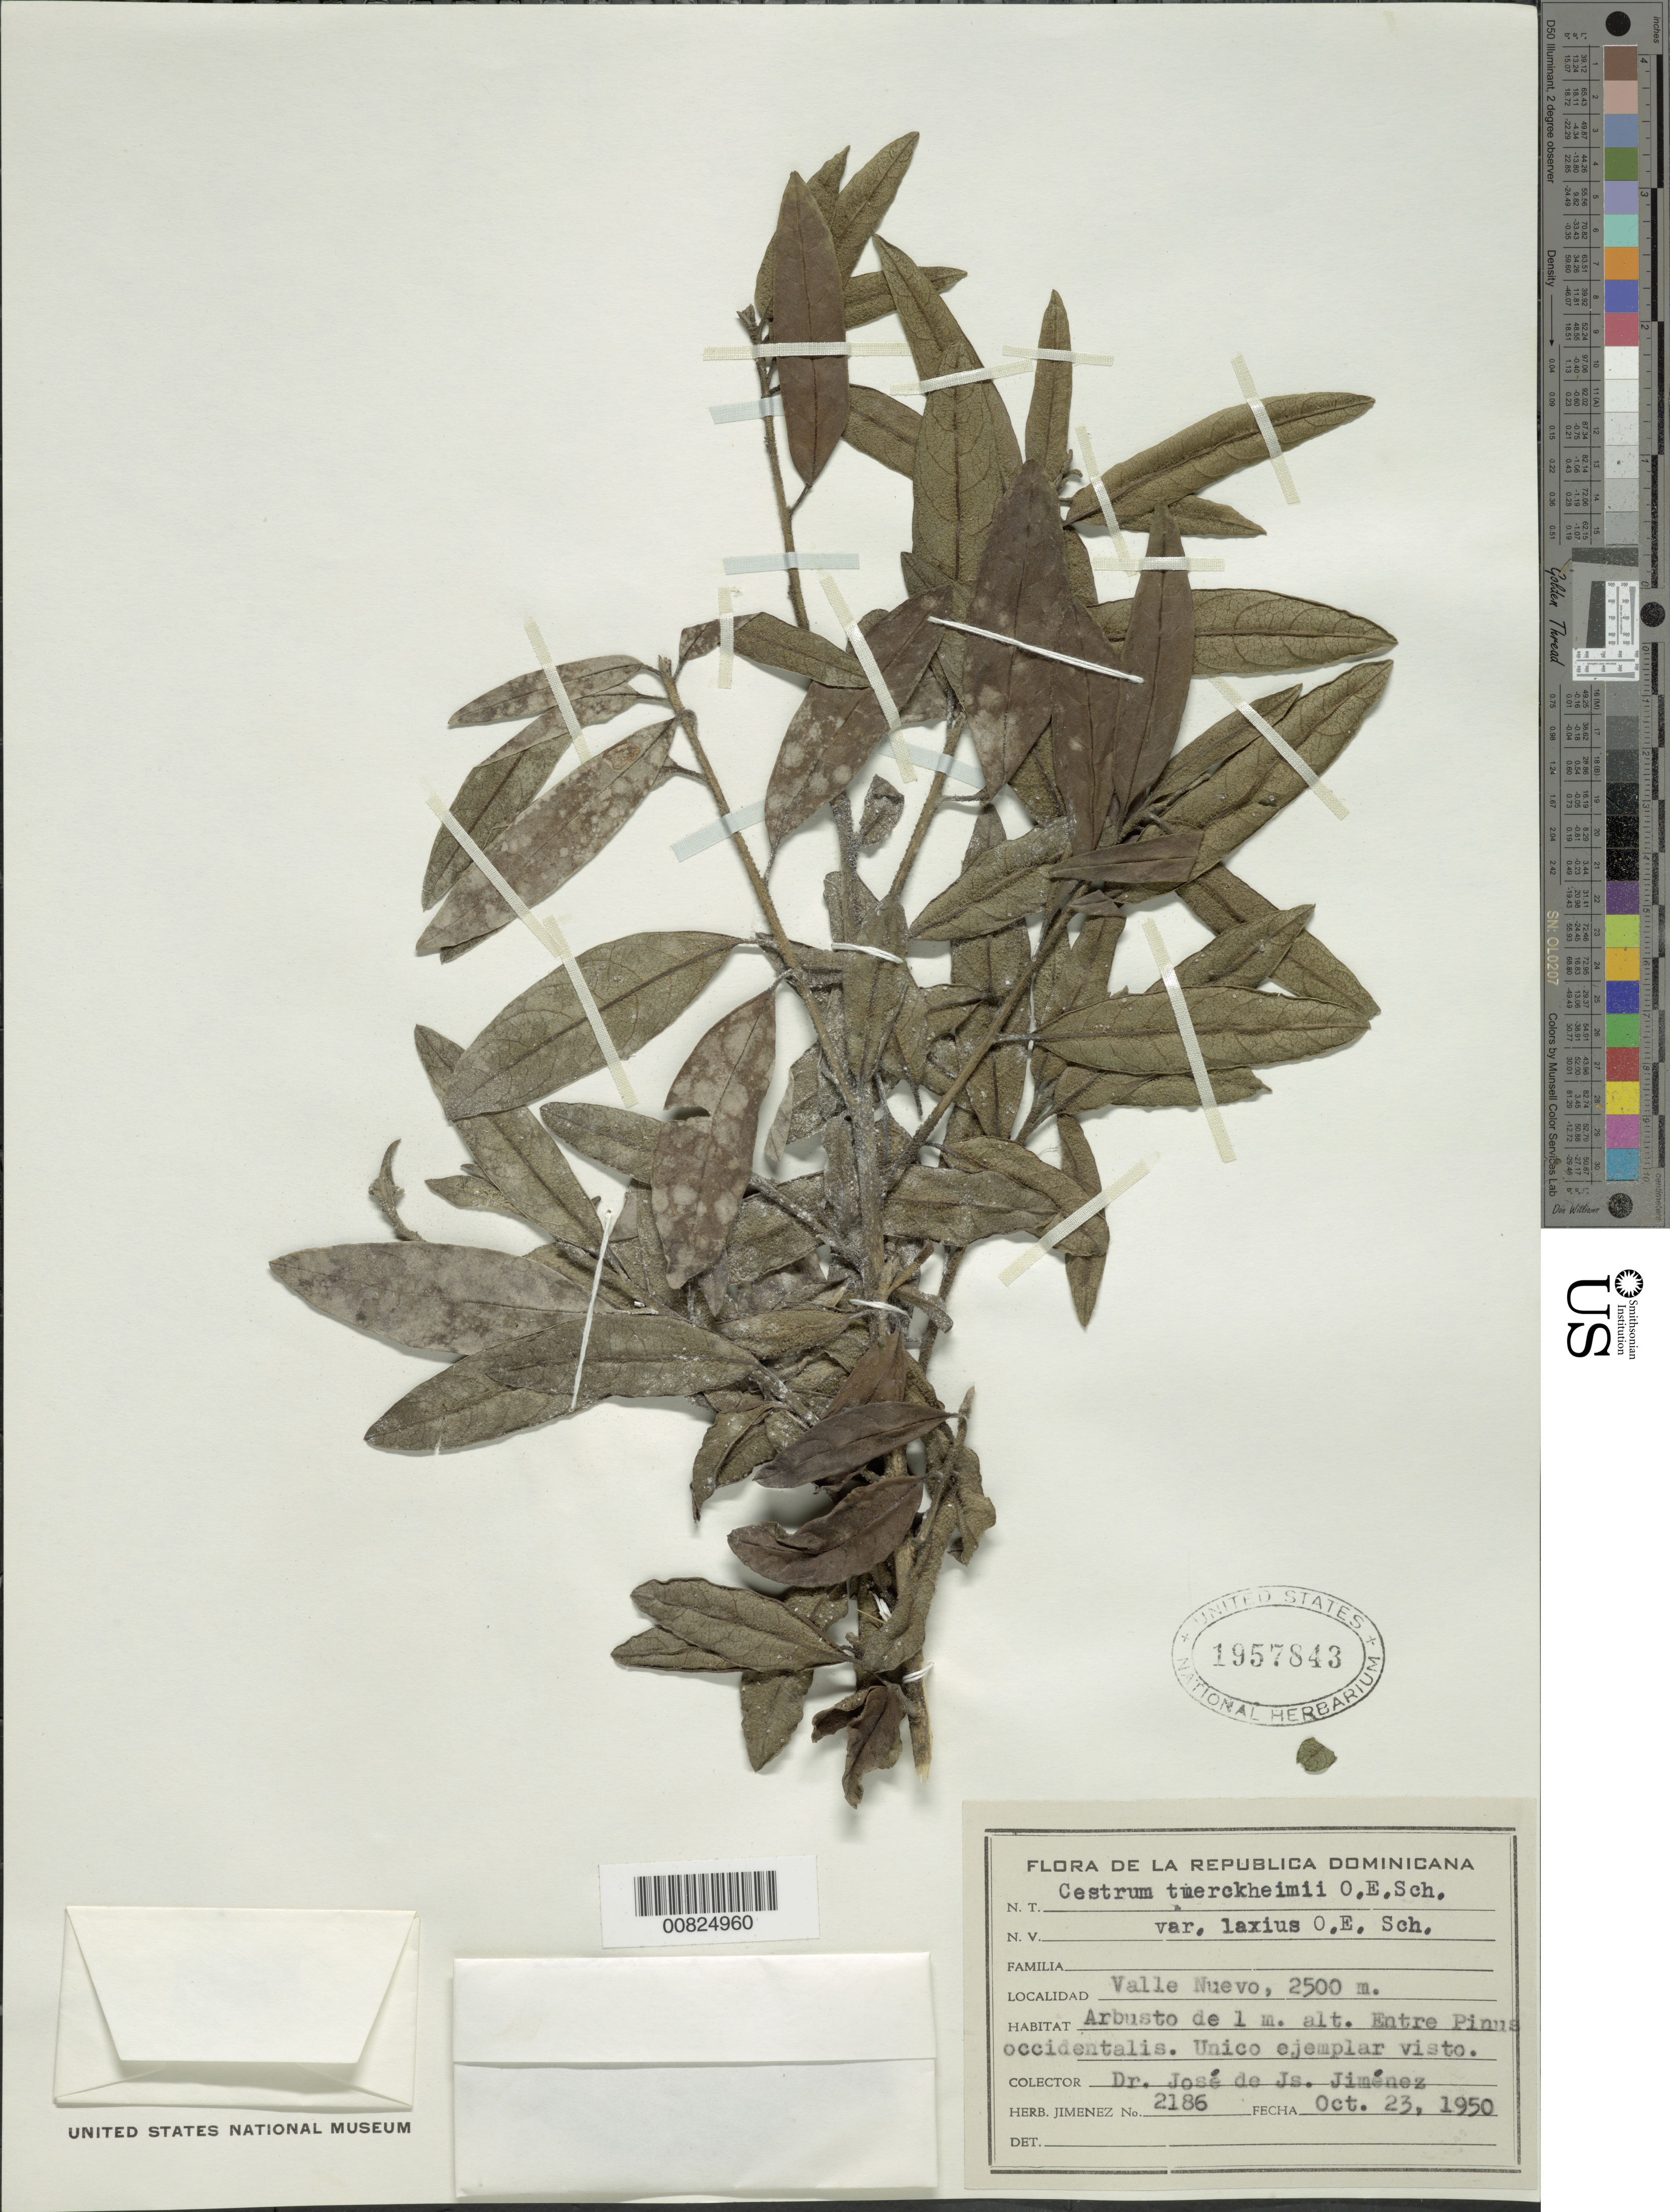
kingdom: Plantae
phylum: Tracheophyta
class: Magnoliopsida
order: Solanales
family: Solanaceae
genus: Cestrum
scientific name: Cestrum tuerckheimii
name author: O.E. Schulz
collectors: J. J. Jiménez Almonte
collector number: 2186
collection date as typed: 23 Oct 1950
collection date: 1950-10-23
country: Dominican Republic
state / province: La Vega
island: Hispaniola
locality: Valle Nuevo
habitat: Entre Pinus occidentalis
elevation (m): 2500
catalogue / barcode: US 1957843